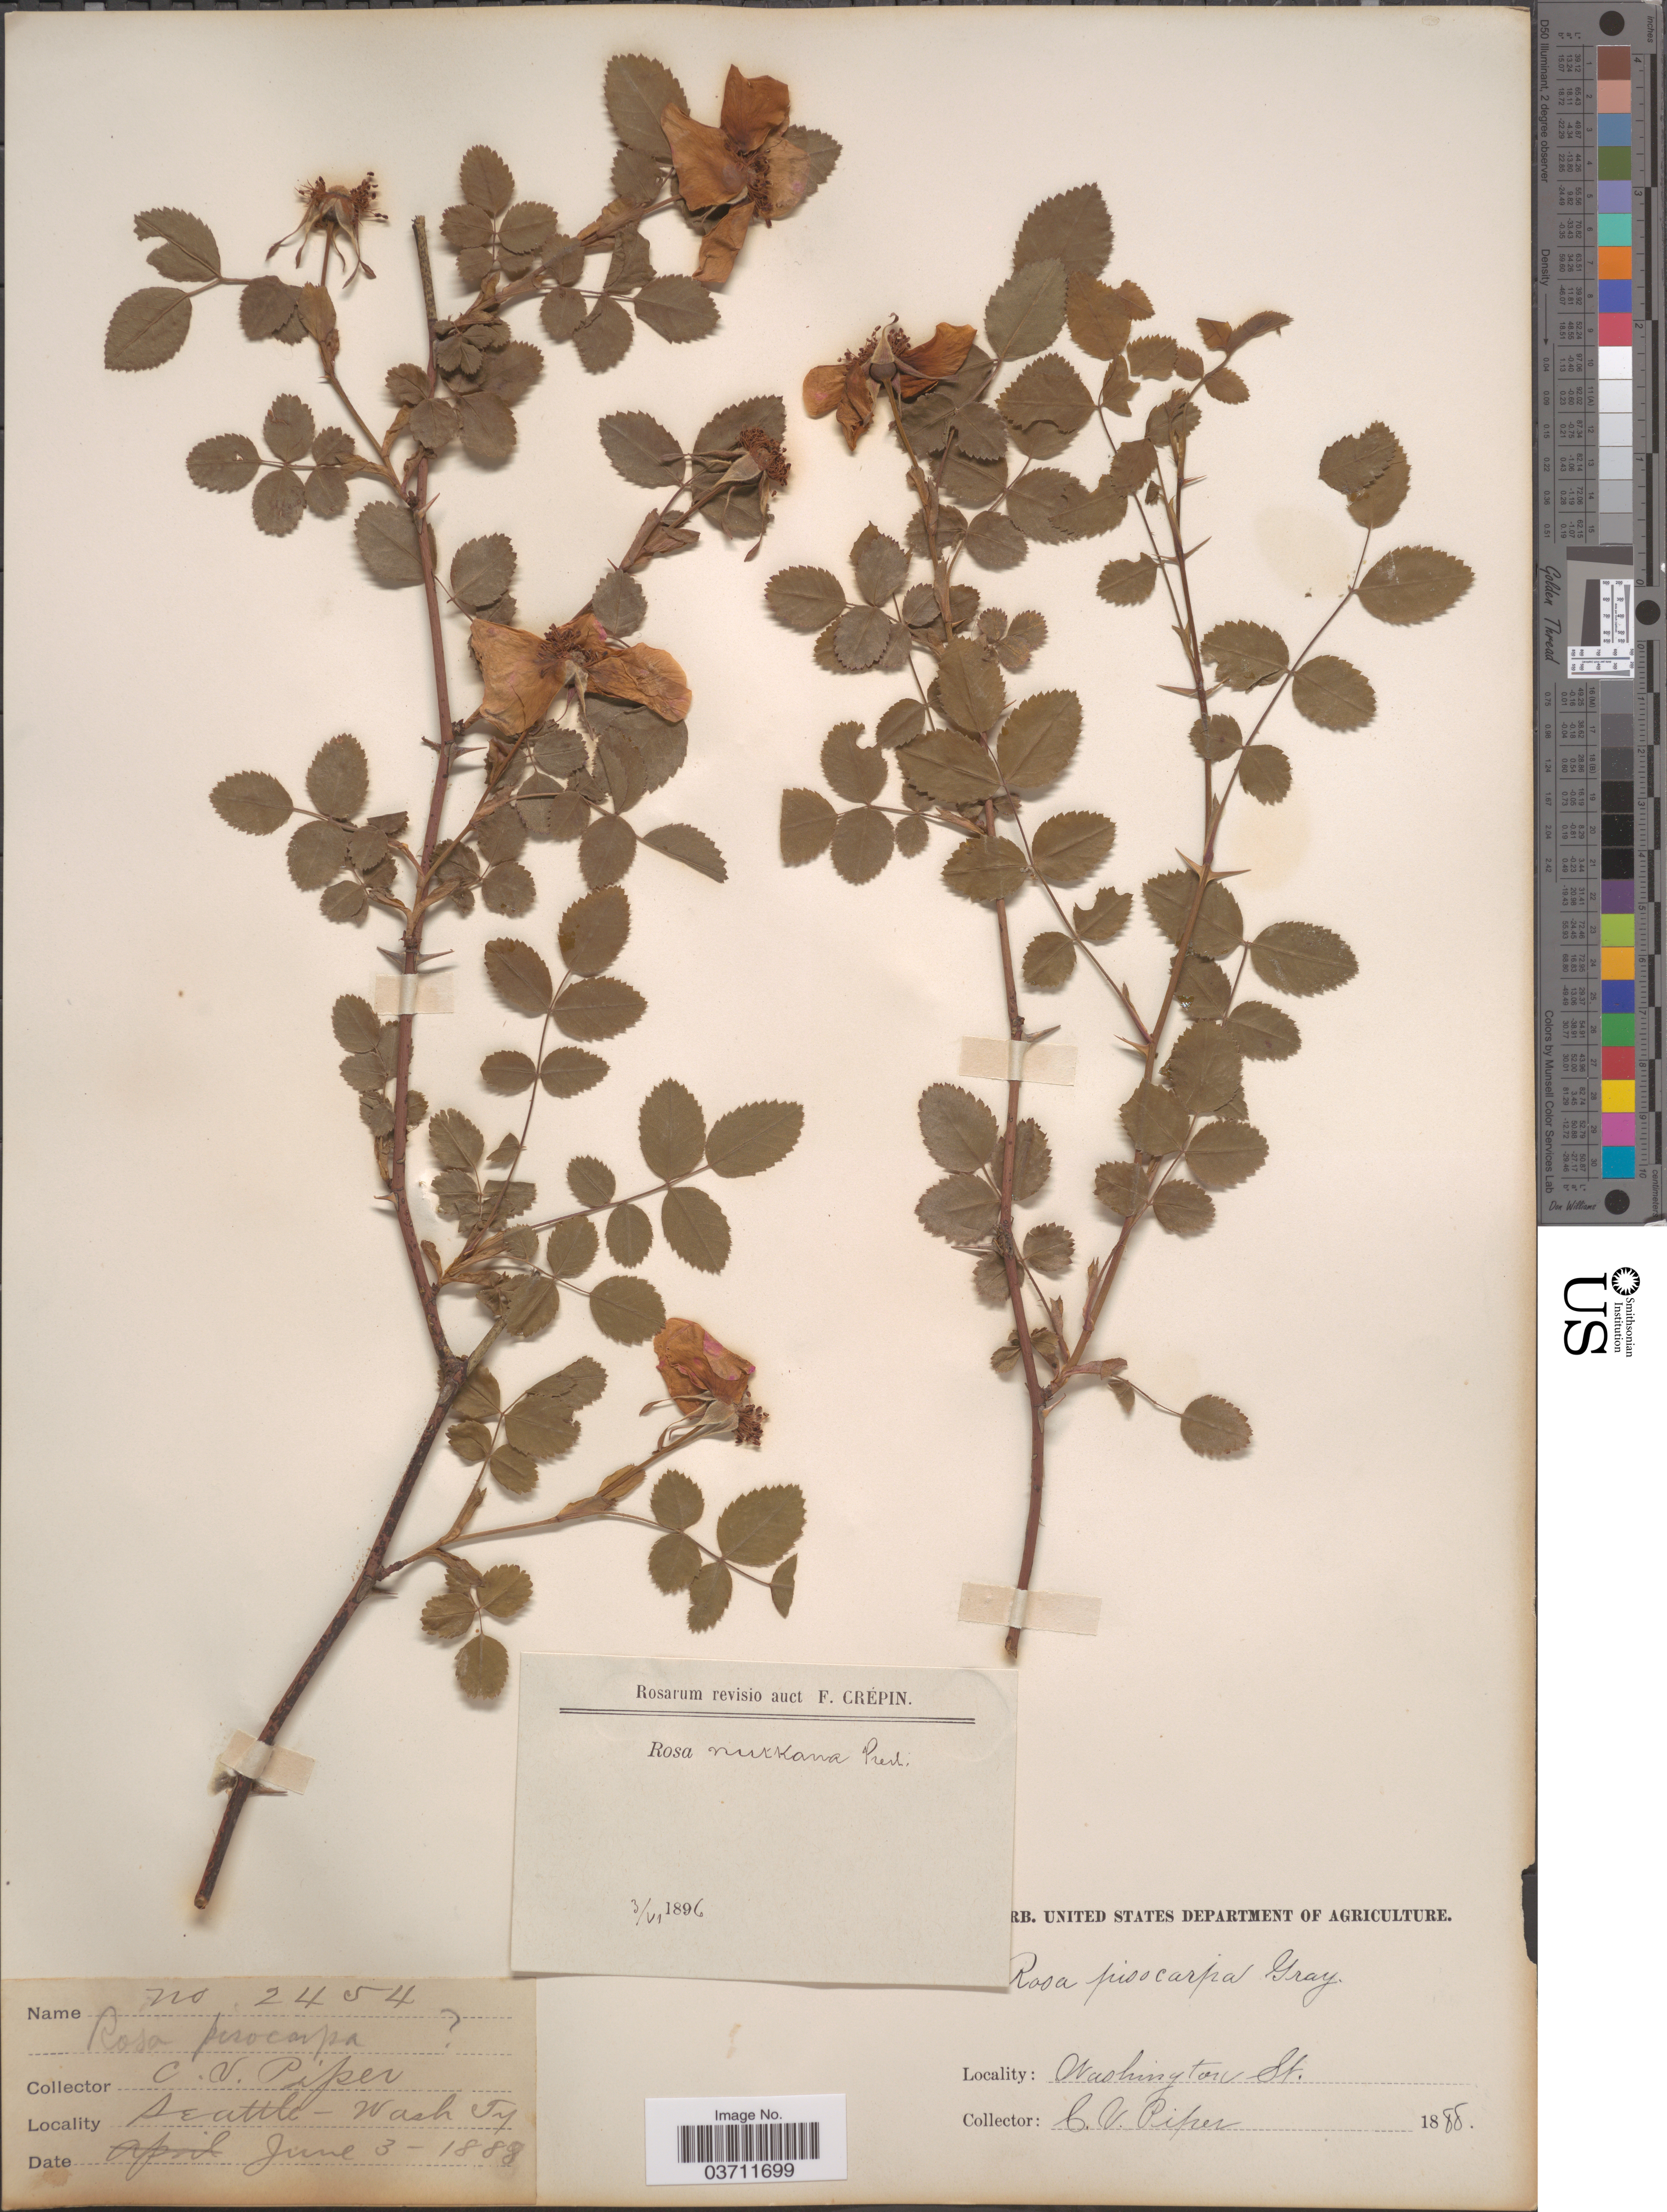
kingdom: Plantae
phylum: Tracheophyta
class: Magnoliopsida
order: Rosales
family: Rosaceae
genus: Rosa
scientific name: Rosa nutkana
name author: C. Presl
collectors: C. V. Piper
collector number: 2454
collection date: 1888-06-03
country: United States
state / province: Washington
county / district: King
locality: Seattle.